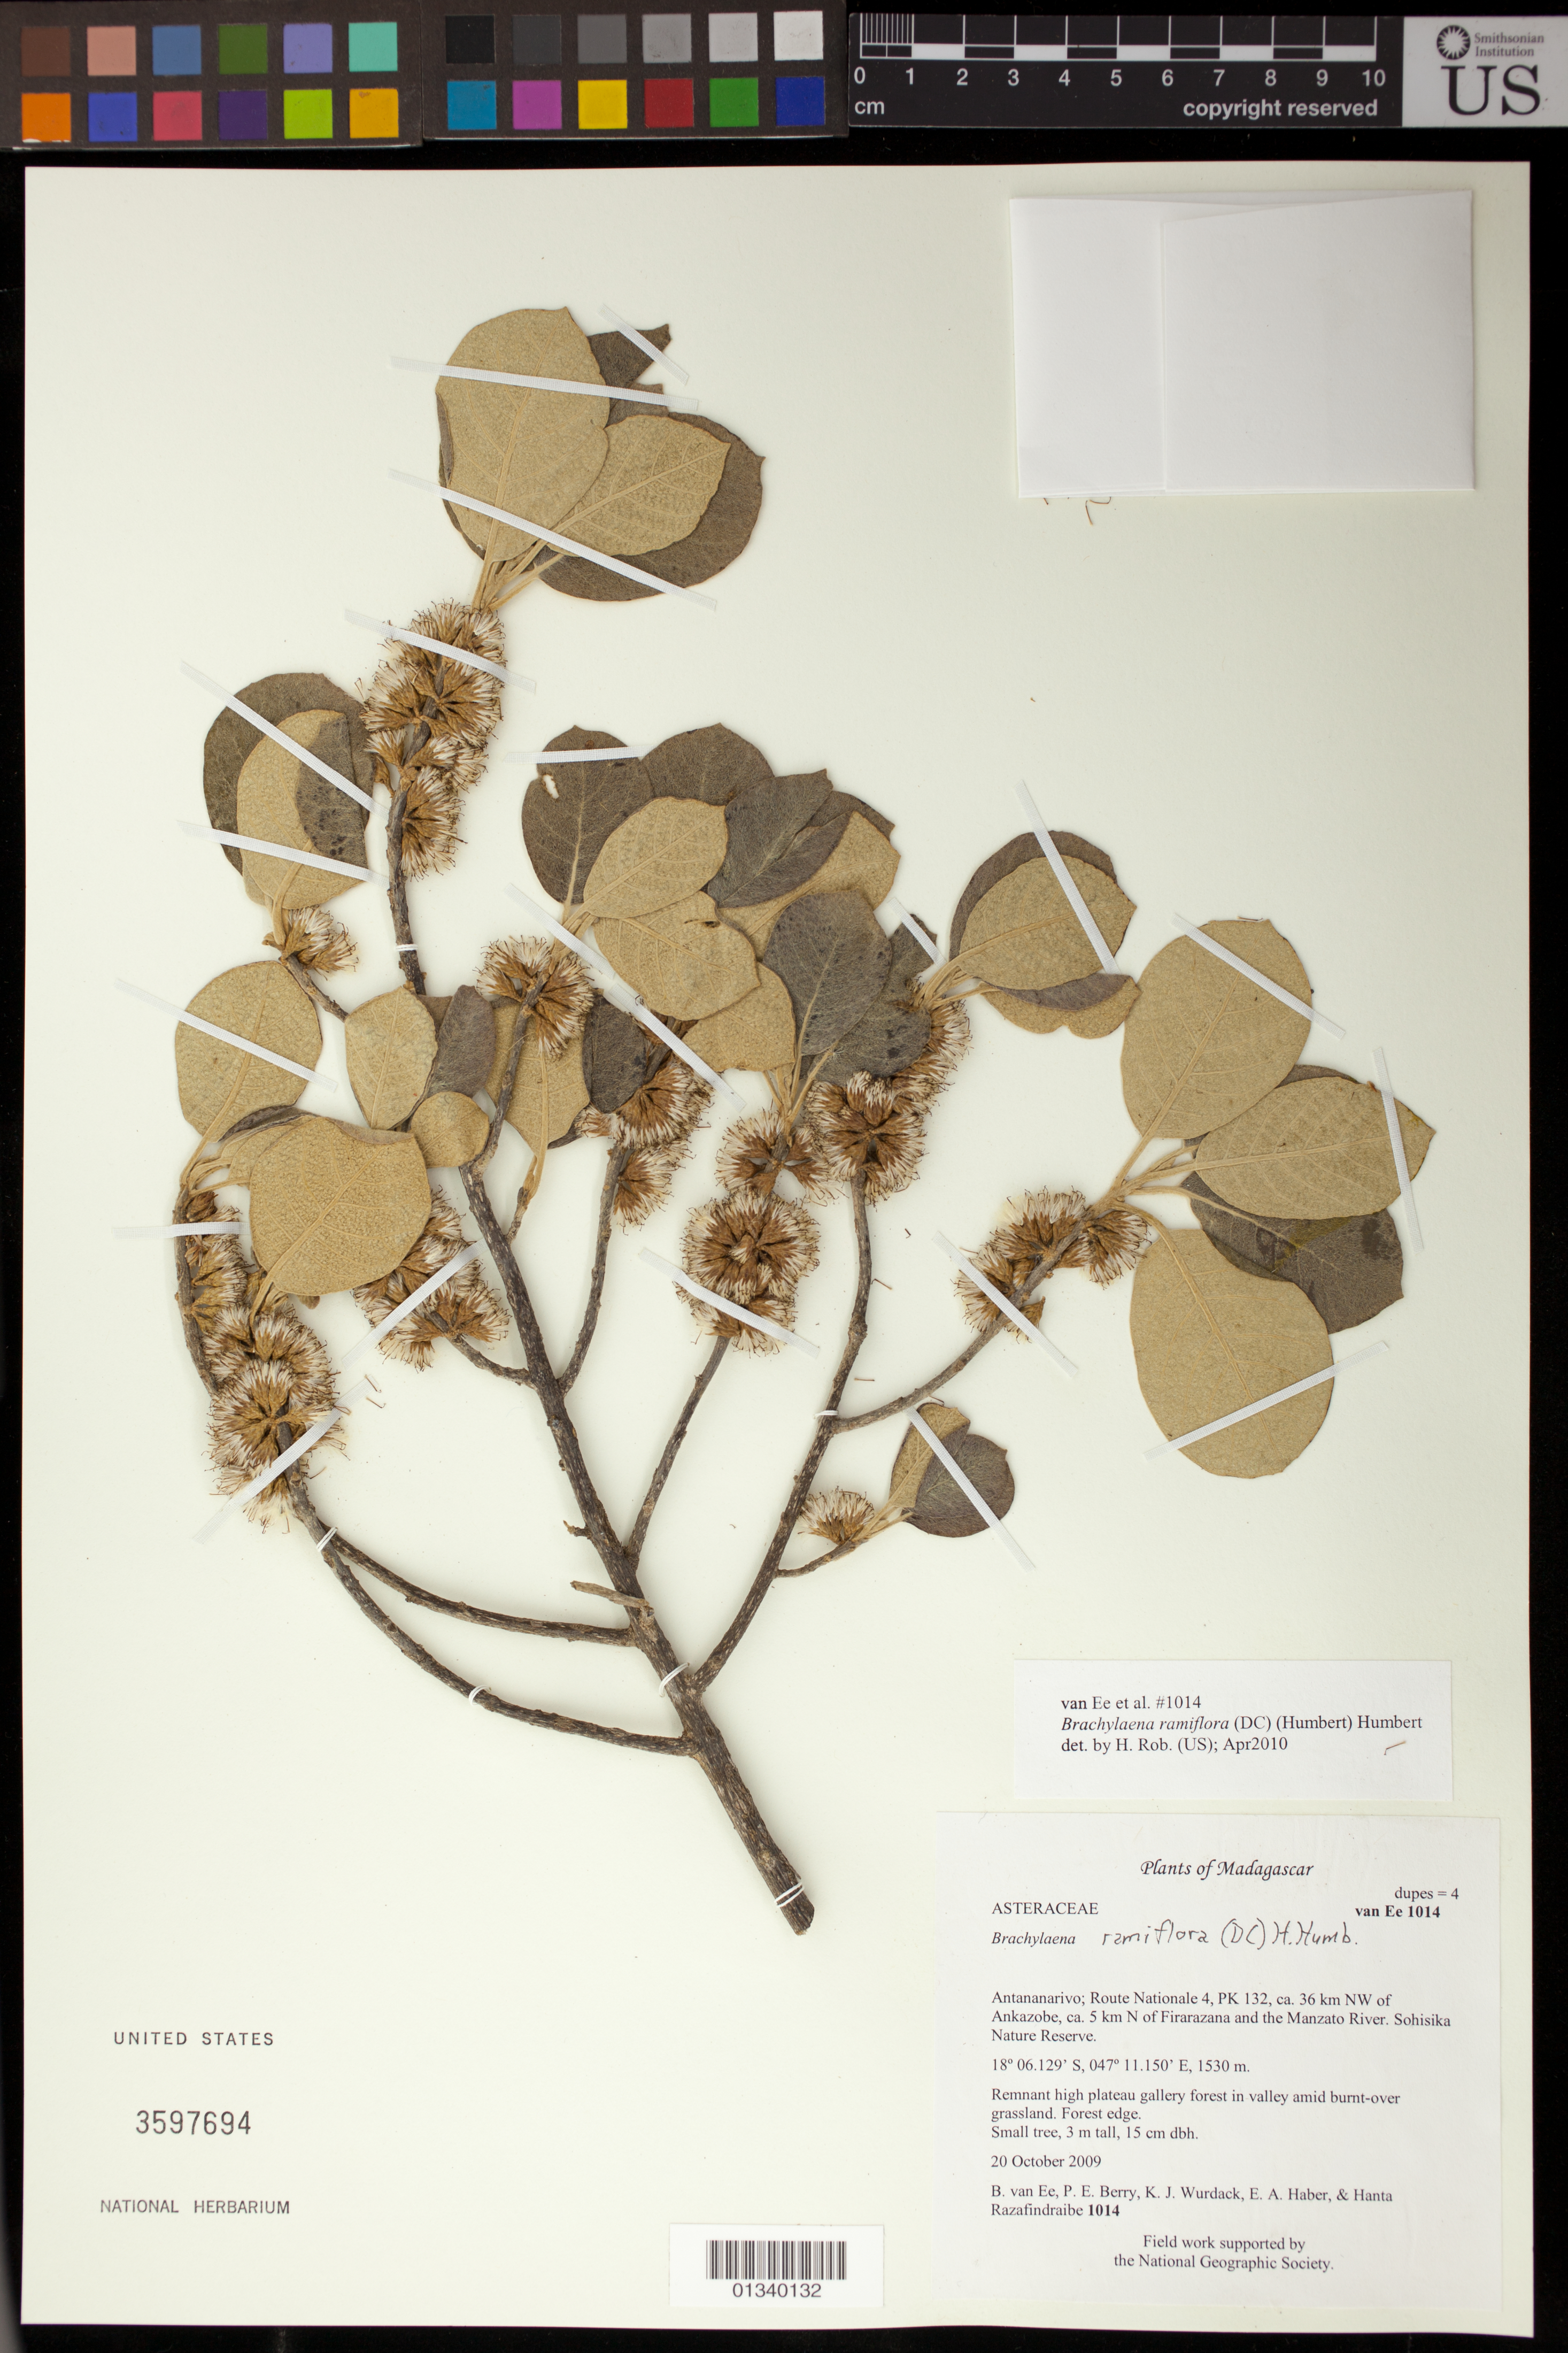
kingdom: Plantae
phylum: Tracheophyta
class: Magnoliopsida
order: Asterales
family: Asteraceae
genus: Brachylaena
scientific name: Brachylaena ramiflora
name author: (DC.) Humbert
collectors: B. van Ee, P. E. Berry, K. Wurdack, E. Haber & H. Razafindraibe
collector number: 1014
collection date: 2009-10-20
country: Madagascar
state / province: Analamanga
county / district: Ankazobe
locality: Antananarivo; Route Nationale 4, PK 132, ca. 36 km NW of Ankazobe, ca. 5 km N of Firarazana and the Manzato River. Sohisika Nature Reserve.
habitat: Remnant high plateau forest in valley amid burnt-over grassland. Forest edge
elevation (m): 1530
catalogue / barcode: US 3597694